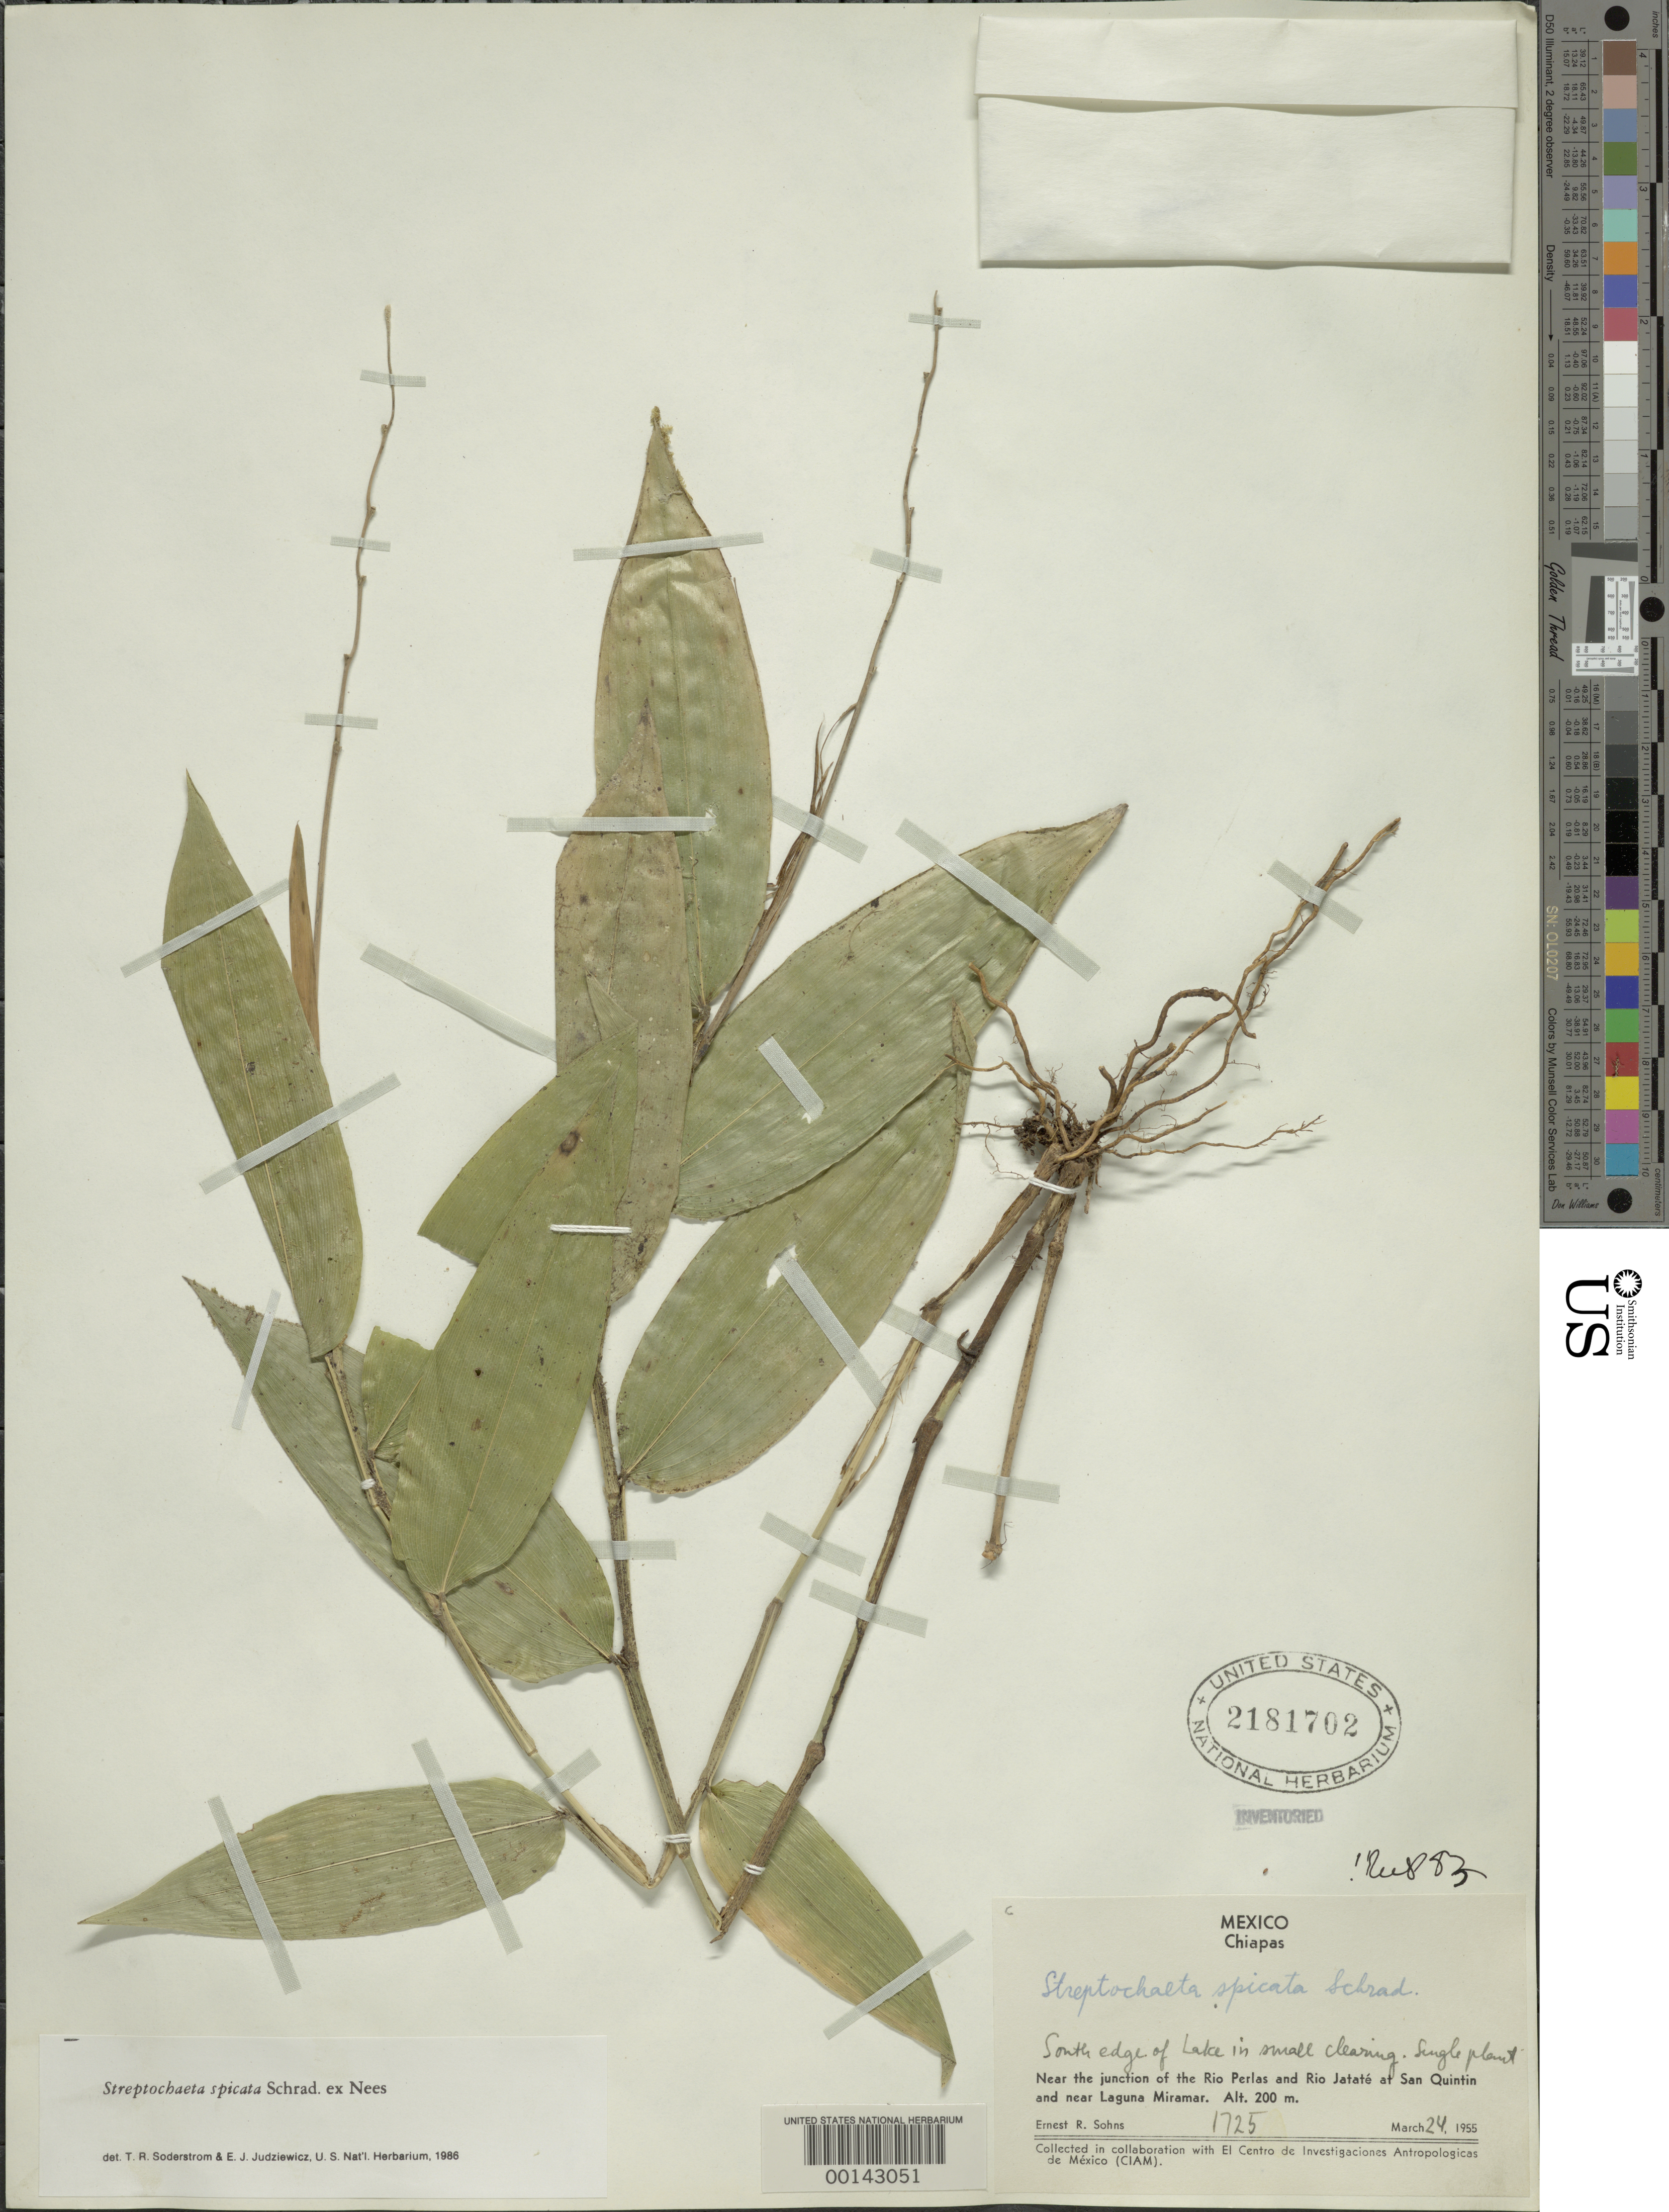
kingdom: Plantae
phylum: Tracheophyta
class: Liliopsida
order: Poales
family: Poaceae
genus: Streptochaeta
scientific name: Streptochaeta spicata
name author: Schrad. ex Nees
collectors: E. R. Sohns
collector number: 1725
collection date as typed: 24 Mar 1955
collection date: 1955-03-24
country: Mexico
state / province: Chiapas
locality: San Quintin, Rio Perlas / Rio Jatate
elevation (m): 200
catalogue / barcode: US 2181702